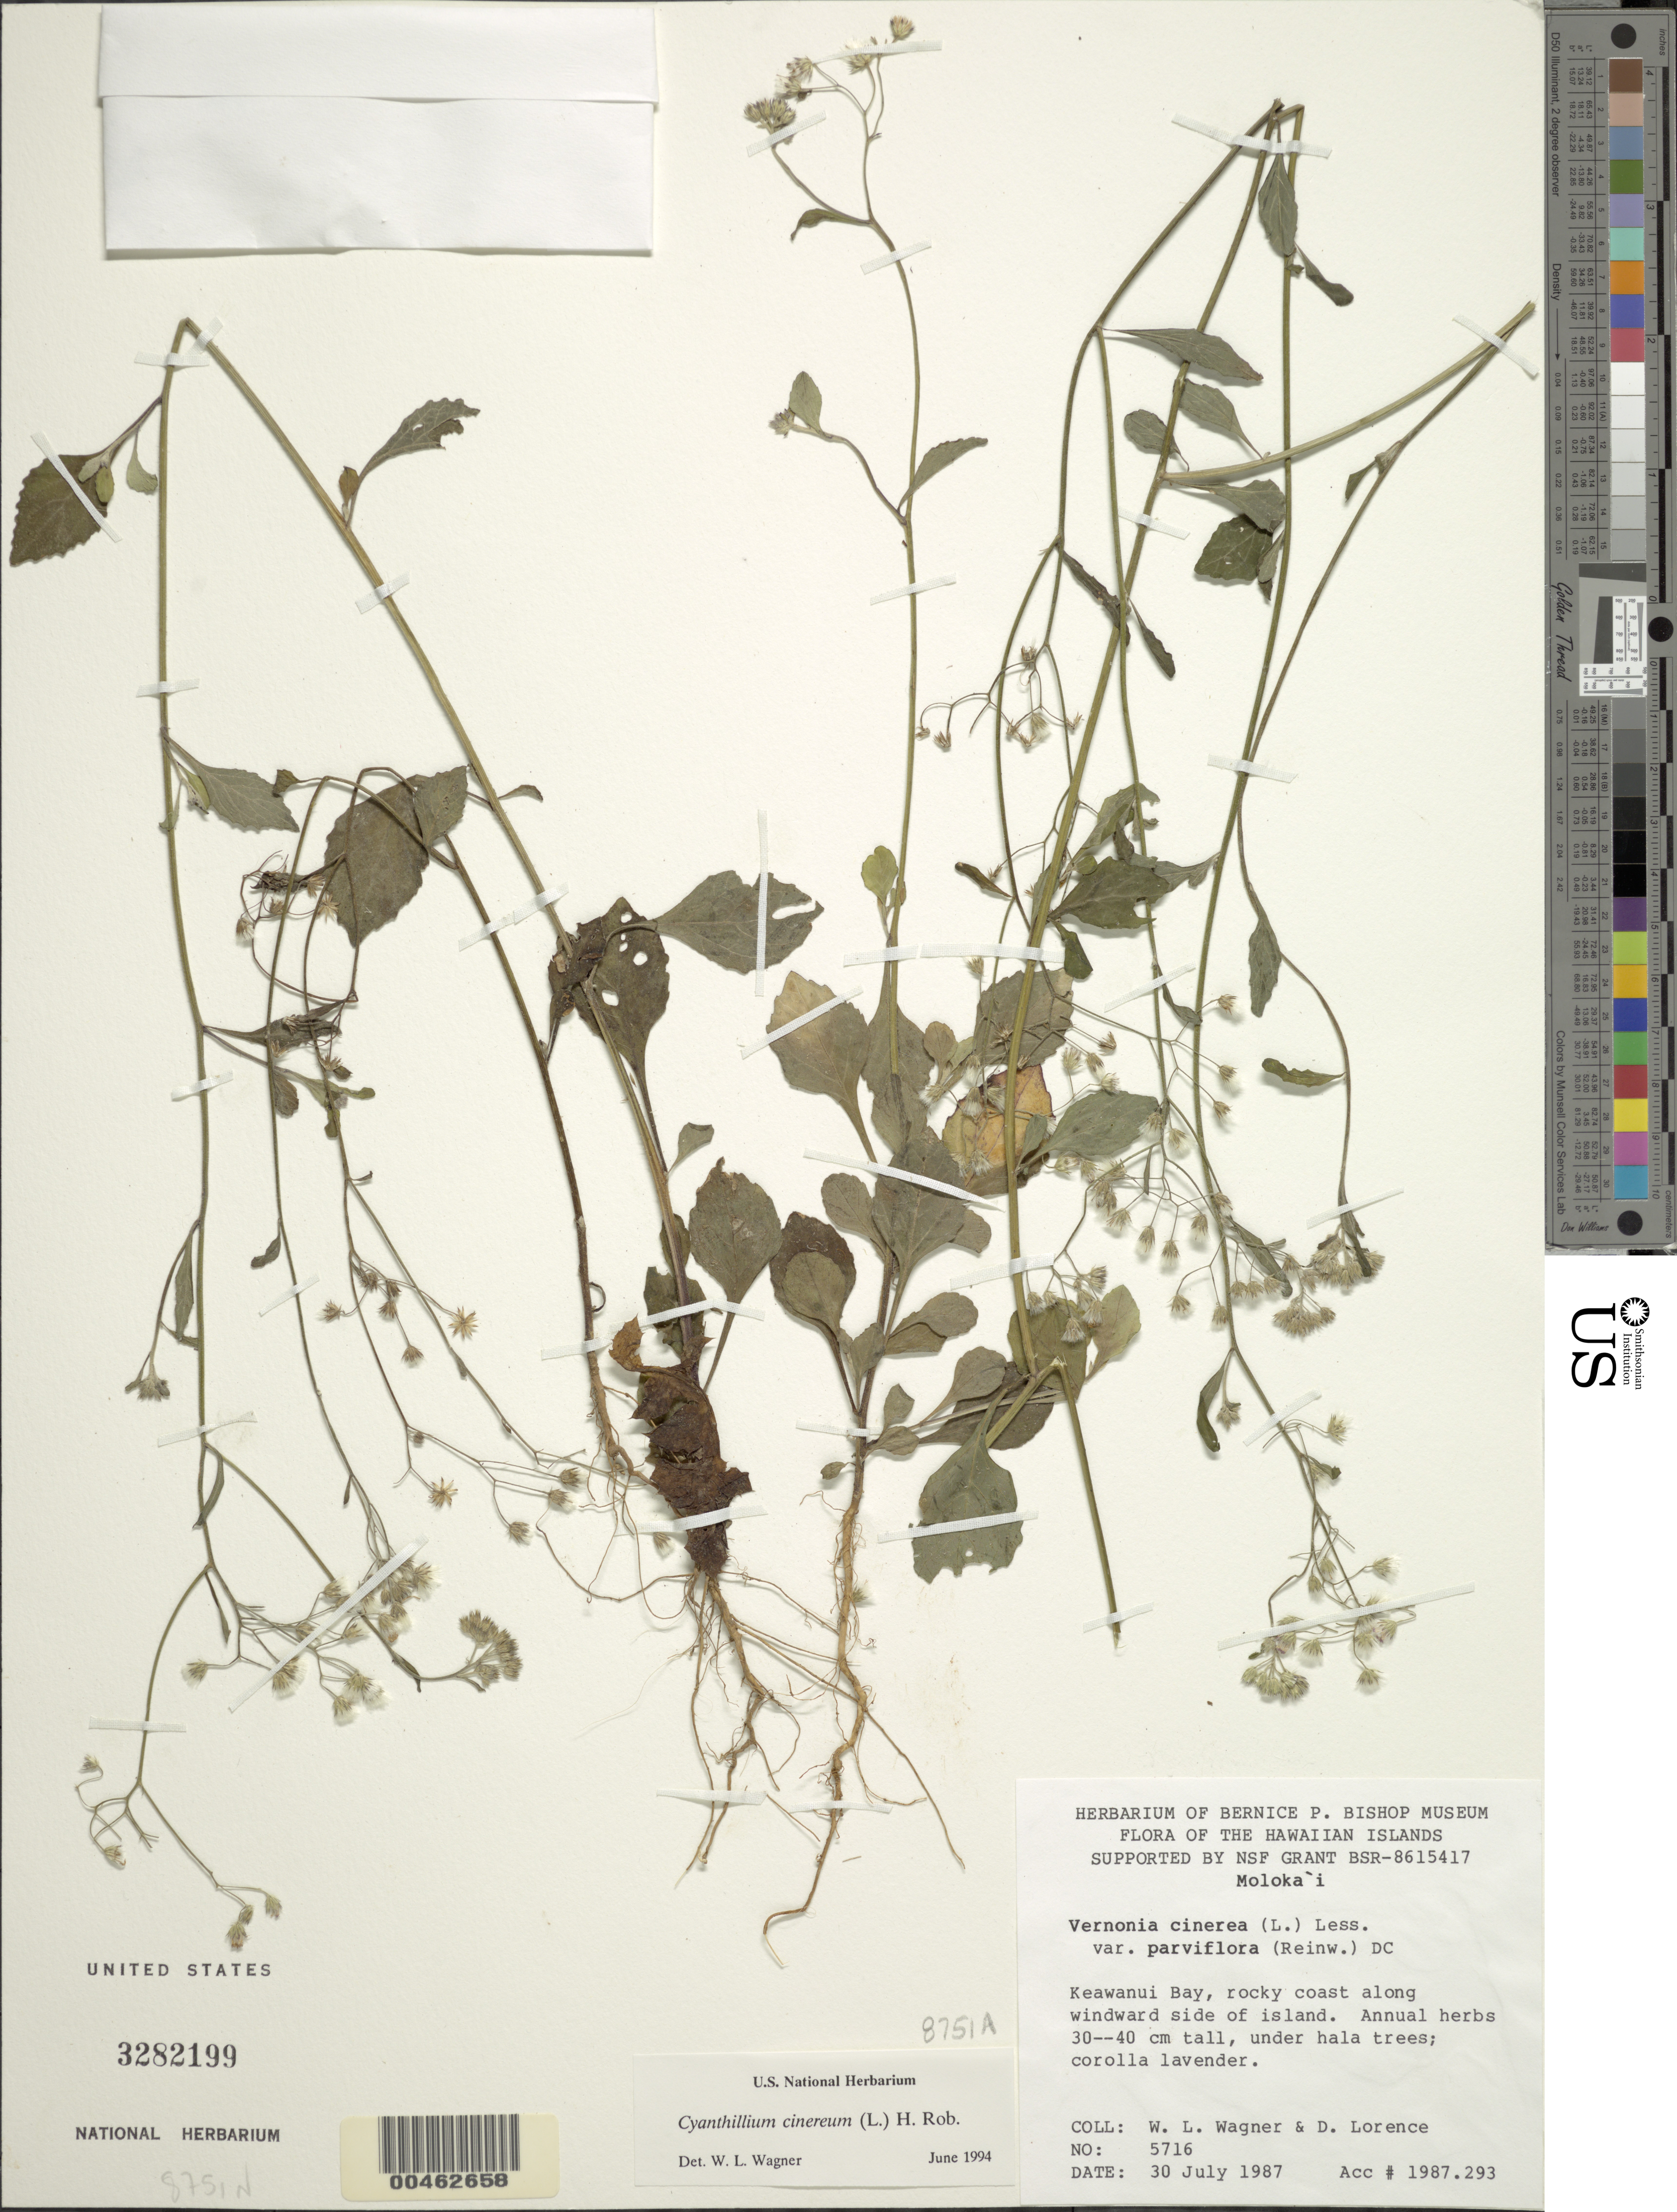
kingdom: Plantae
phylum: Tracheophyta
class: Magnoliopsida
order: Asterales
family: Asteraceae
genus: Cyanthillium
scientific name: Cyanthillium cinereum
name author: (L.) H. Rob.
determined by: Wagner, W. L., (BOT), Smithsonian Institution - National Museum of Natural History (UNITED STATES)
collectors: W. L. Wagner & D. Lorence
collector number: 5716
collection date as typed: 30 Jul 1987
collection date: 1987-07-30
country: United States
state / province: Hawaii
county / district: Maui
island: Moloka'i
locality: Keawanui Bay, rocky coast along windward side of island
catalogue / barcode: US 3282199